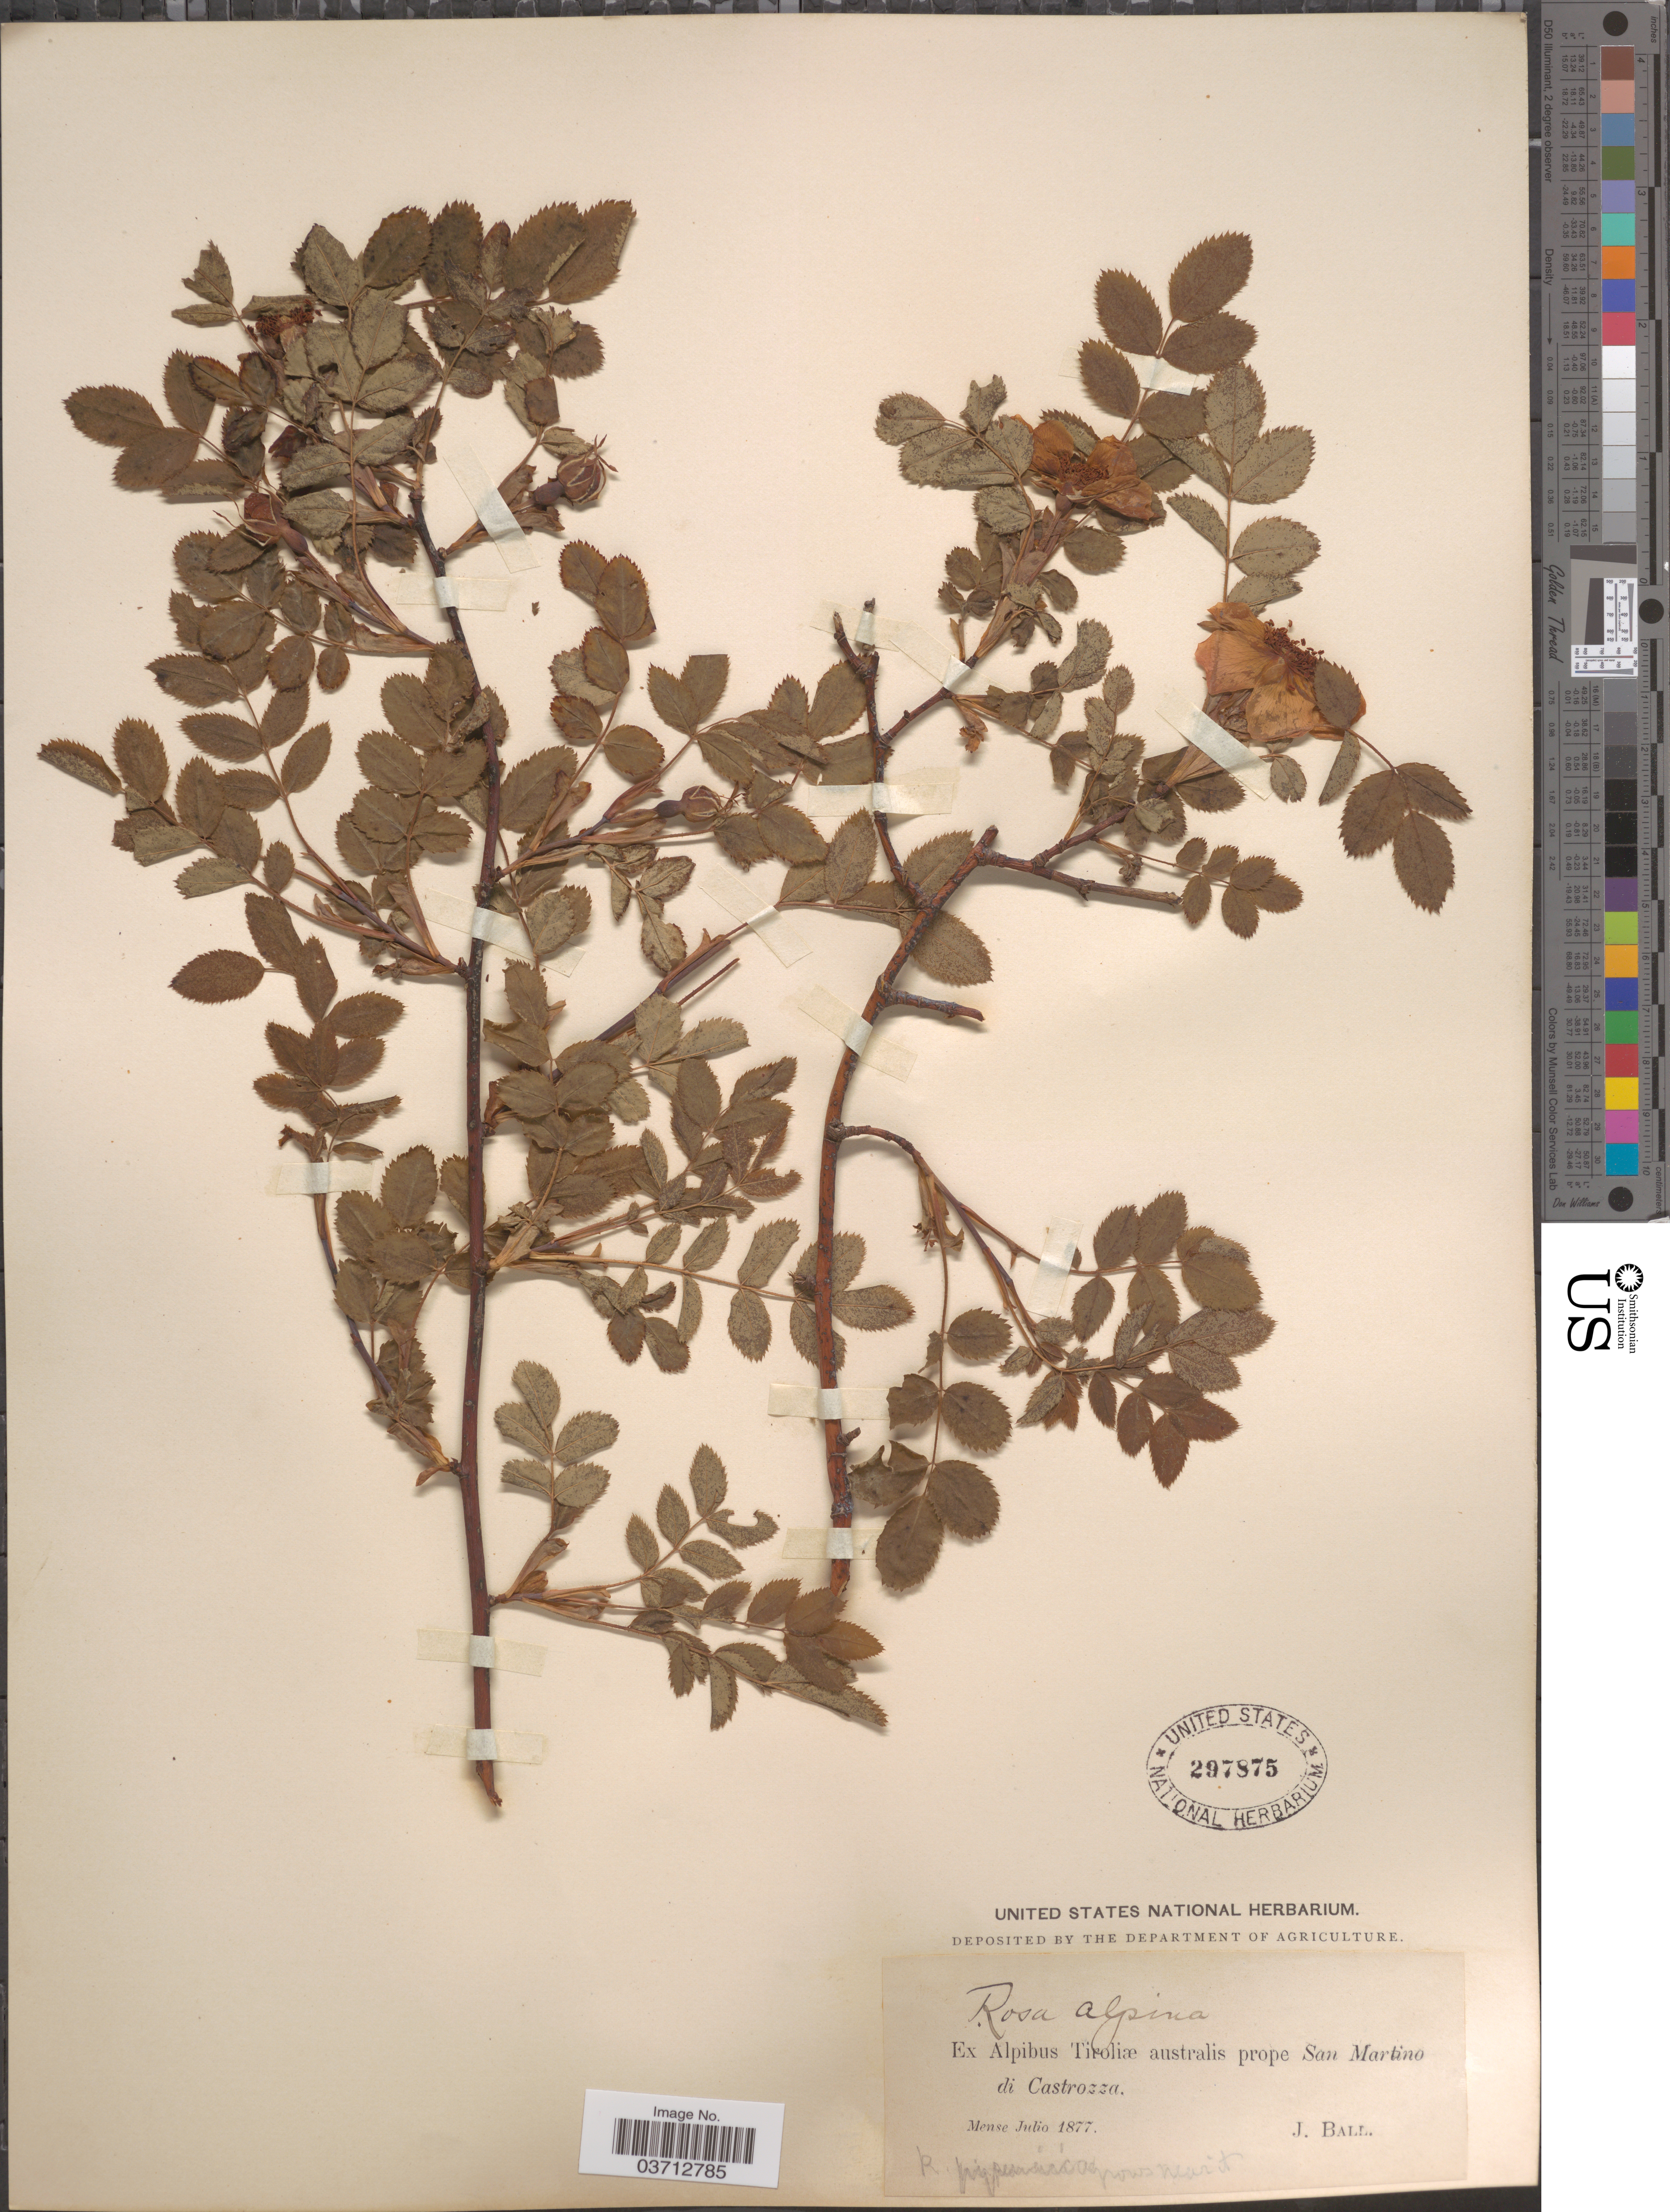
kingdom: Plantae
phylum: Tracheophyta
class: Magnoliopsida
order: Rosales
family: Rosaceae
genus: Rosa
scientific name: Rosa alpina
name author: L.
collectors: J. Ball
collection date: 1877-07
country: Italy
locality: Ex Alpibus Tiroliae australis prope San Martino di Castrozza.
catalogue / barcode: US 297875